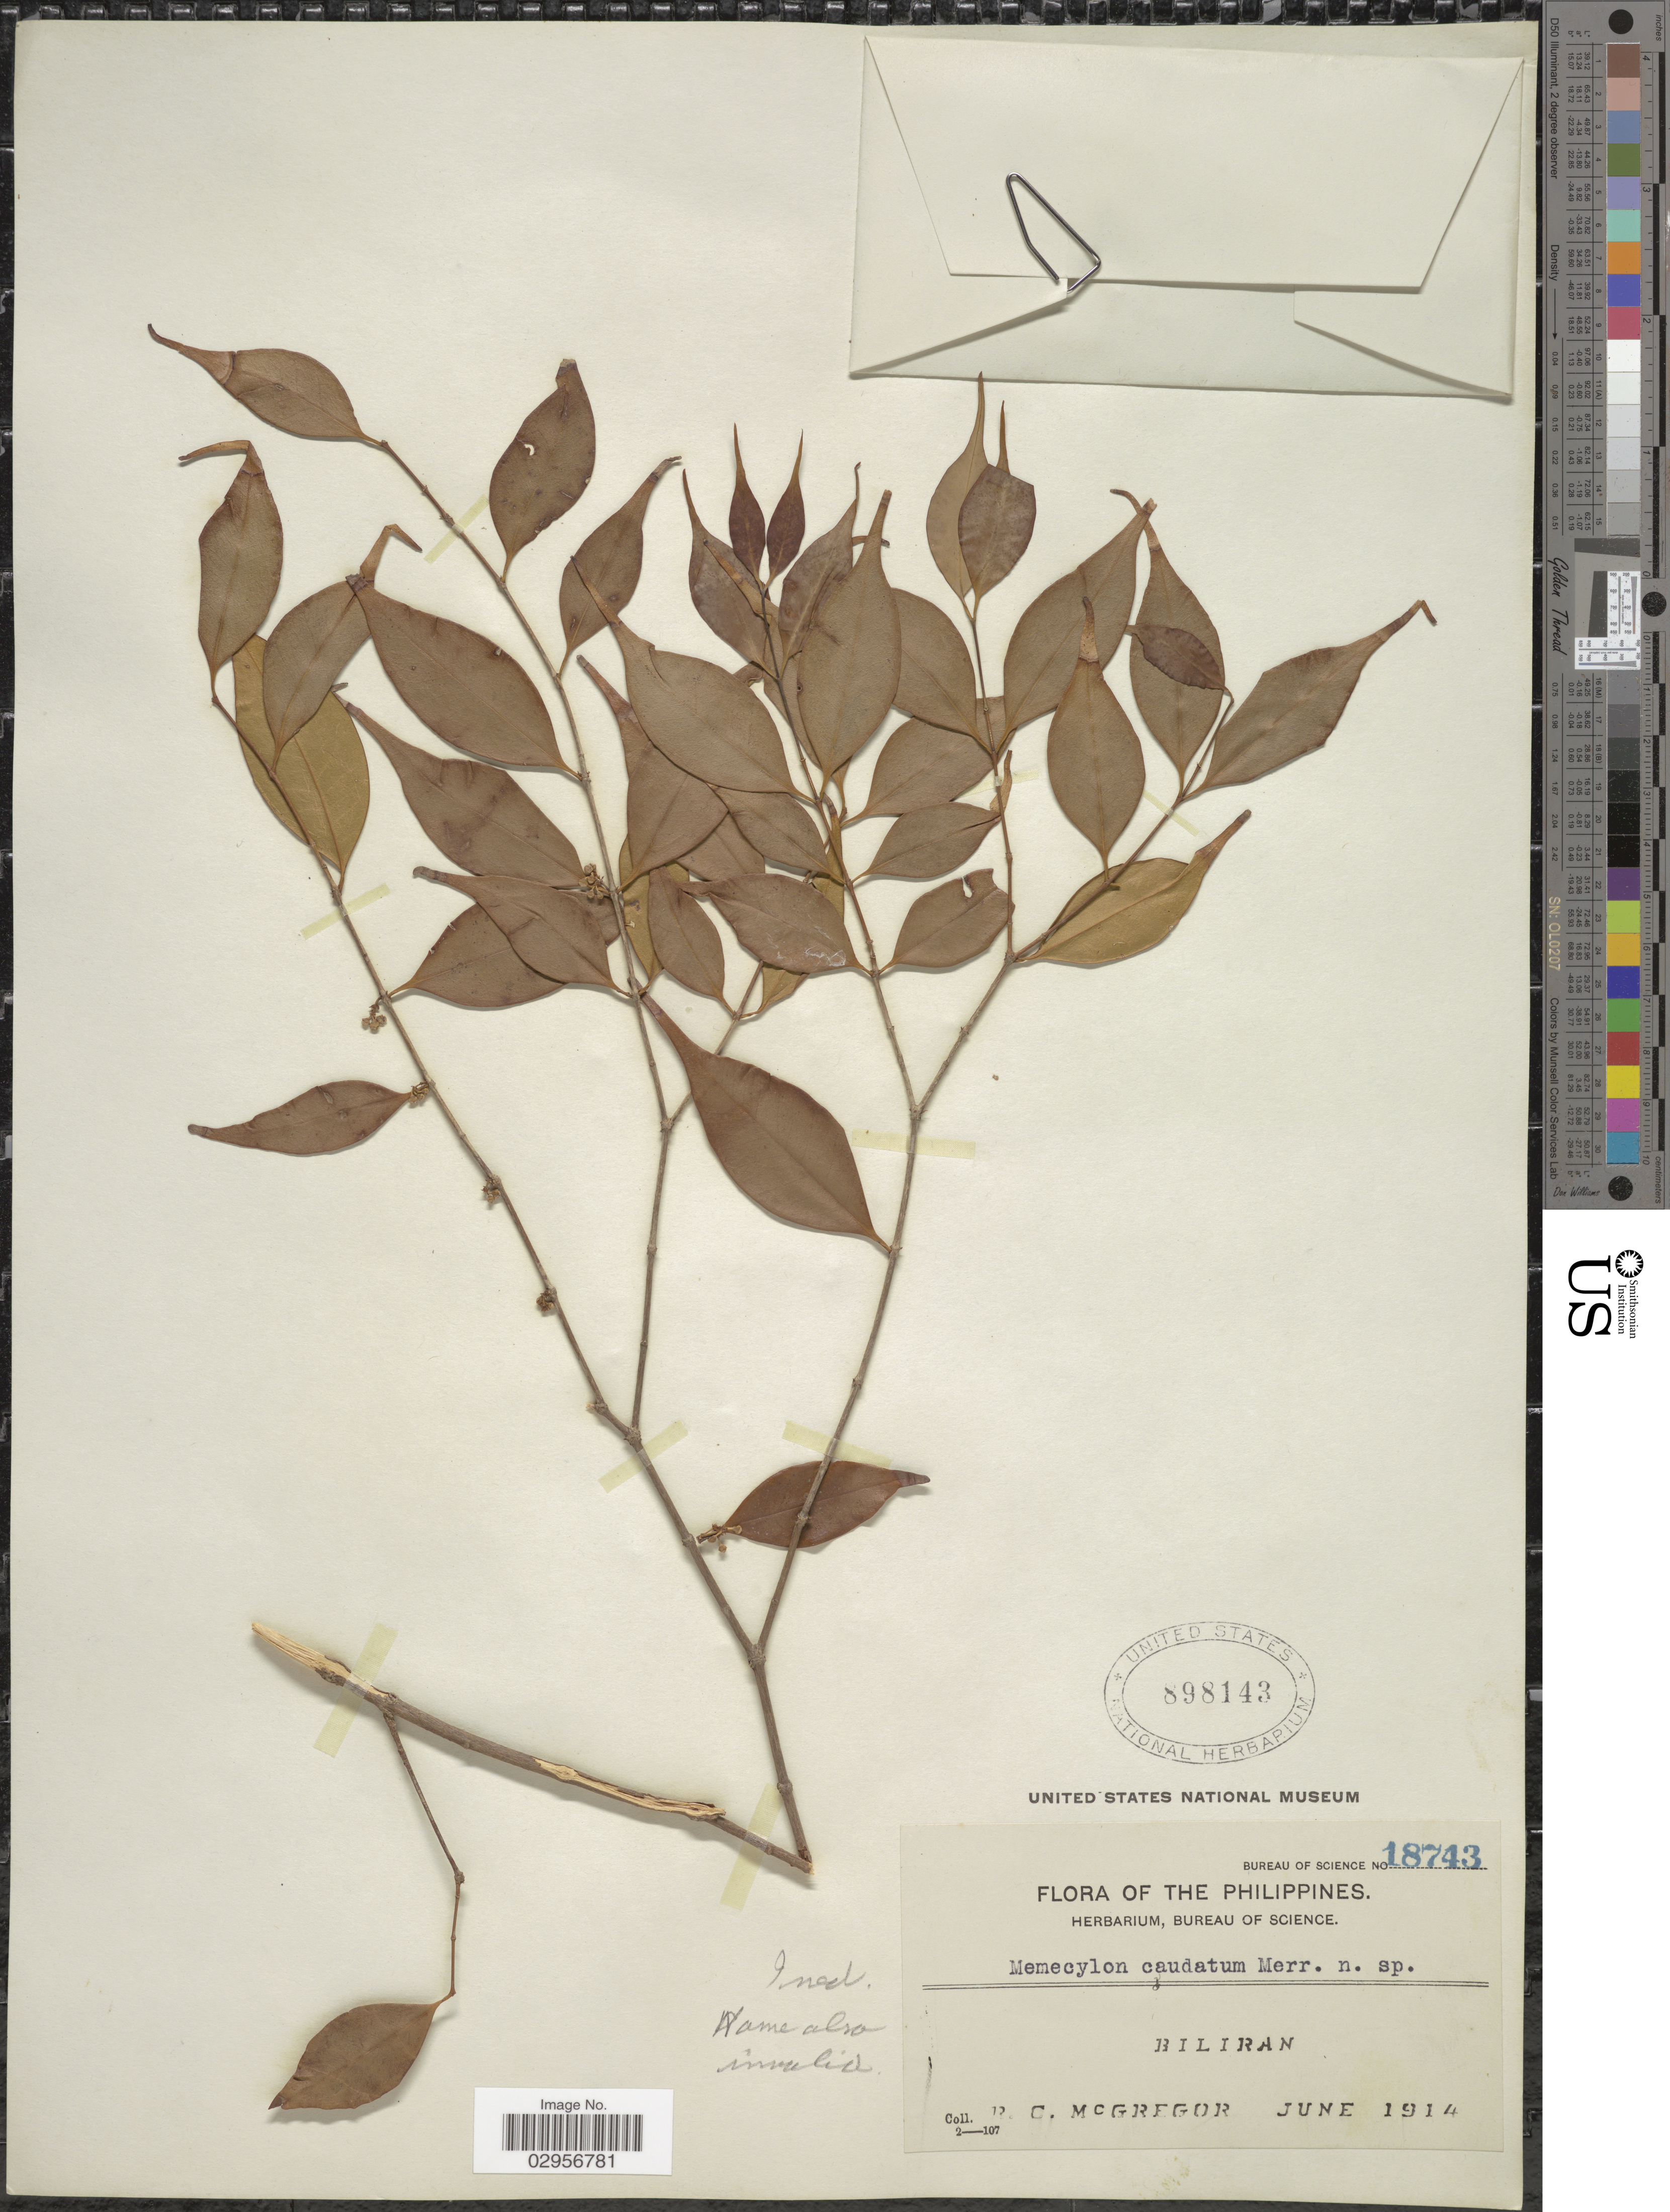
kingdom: Plantae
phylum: Tracheophyta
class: Magnoliopsida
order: Myrtales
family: Melastomataceae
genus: Memecylon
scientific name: Memecylon sp.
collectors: R. C. McGregor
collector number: Bureau of Science 18743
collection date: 1914-06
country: Philippines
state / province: Eastern Visayas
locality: Biliran.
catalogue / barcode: US 898143